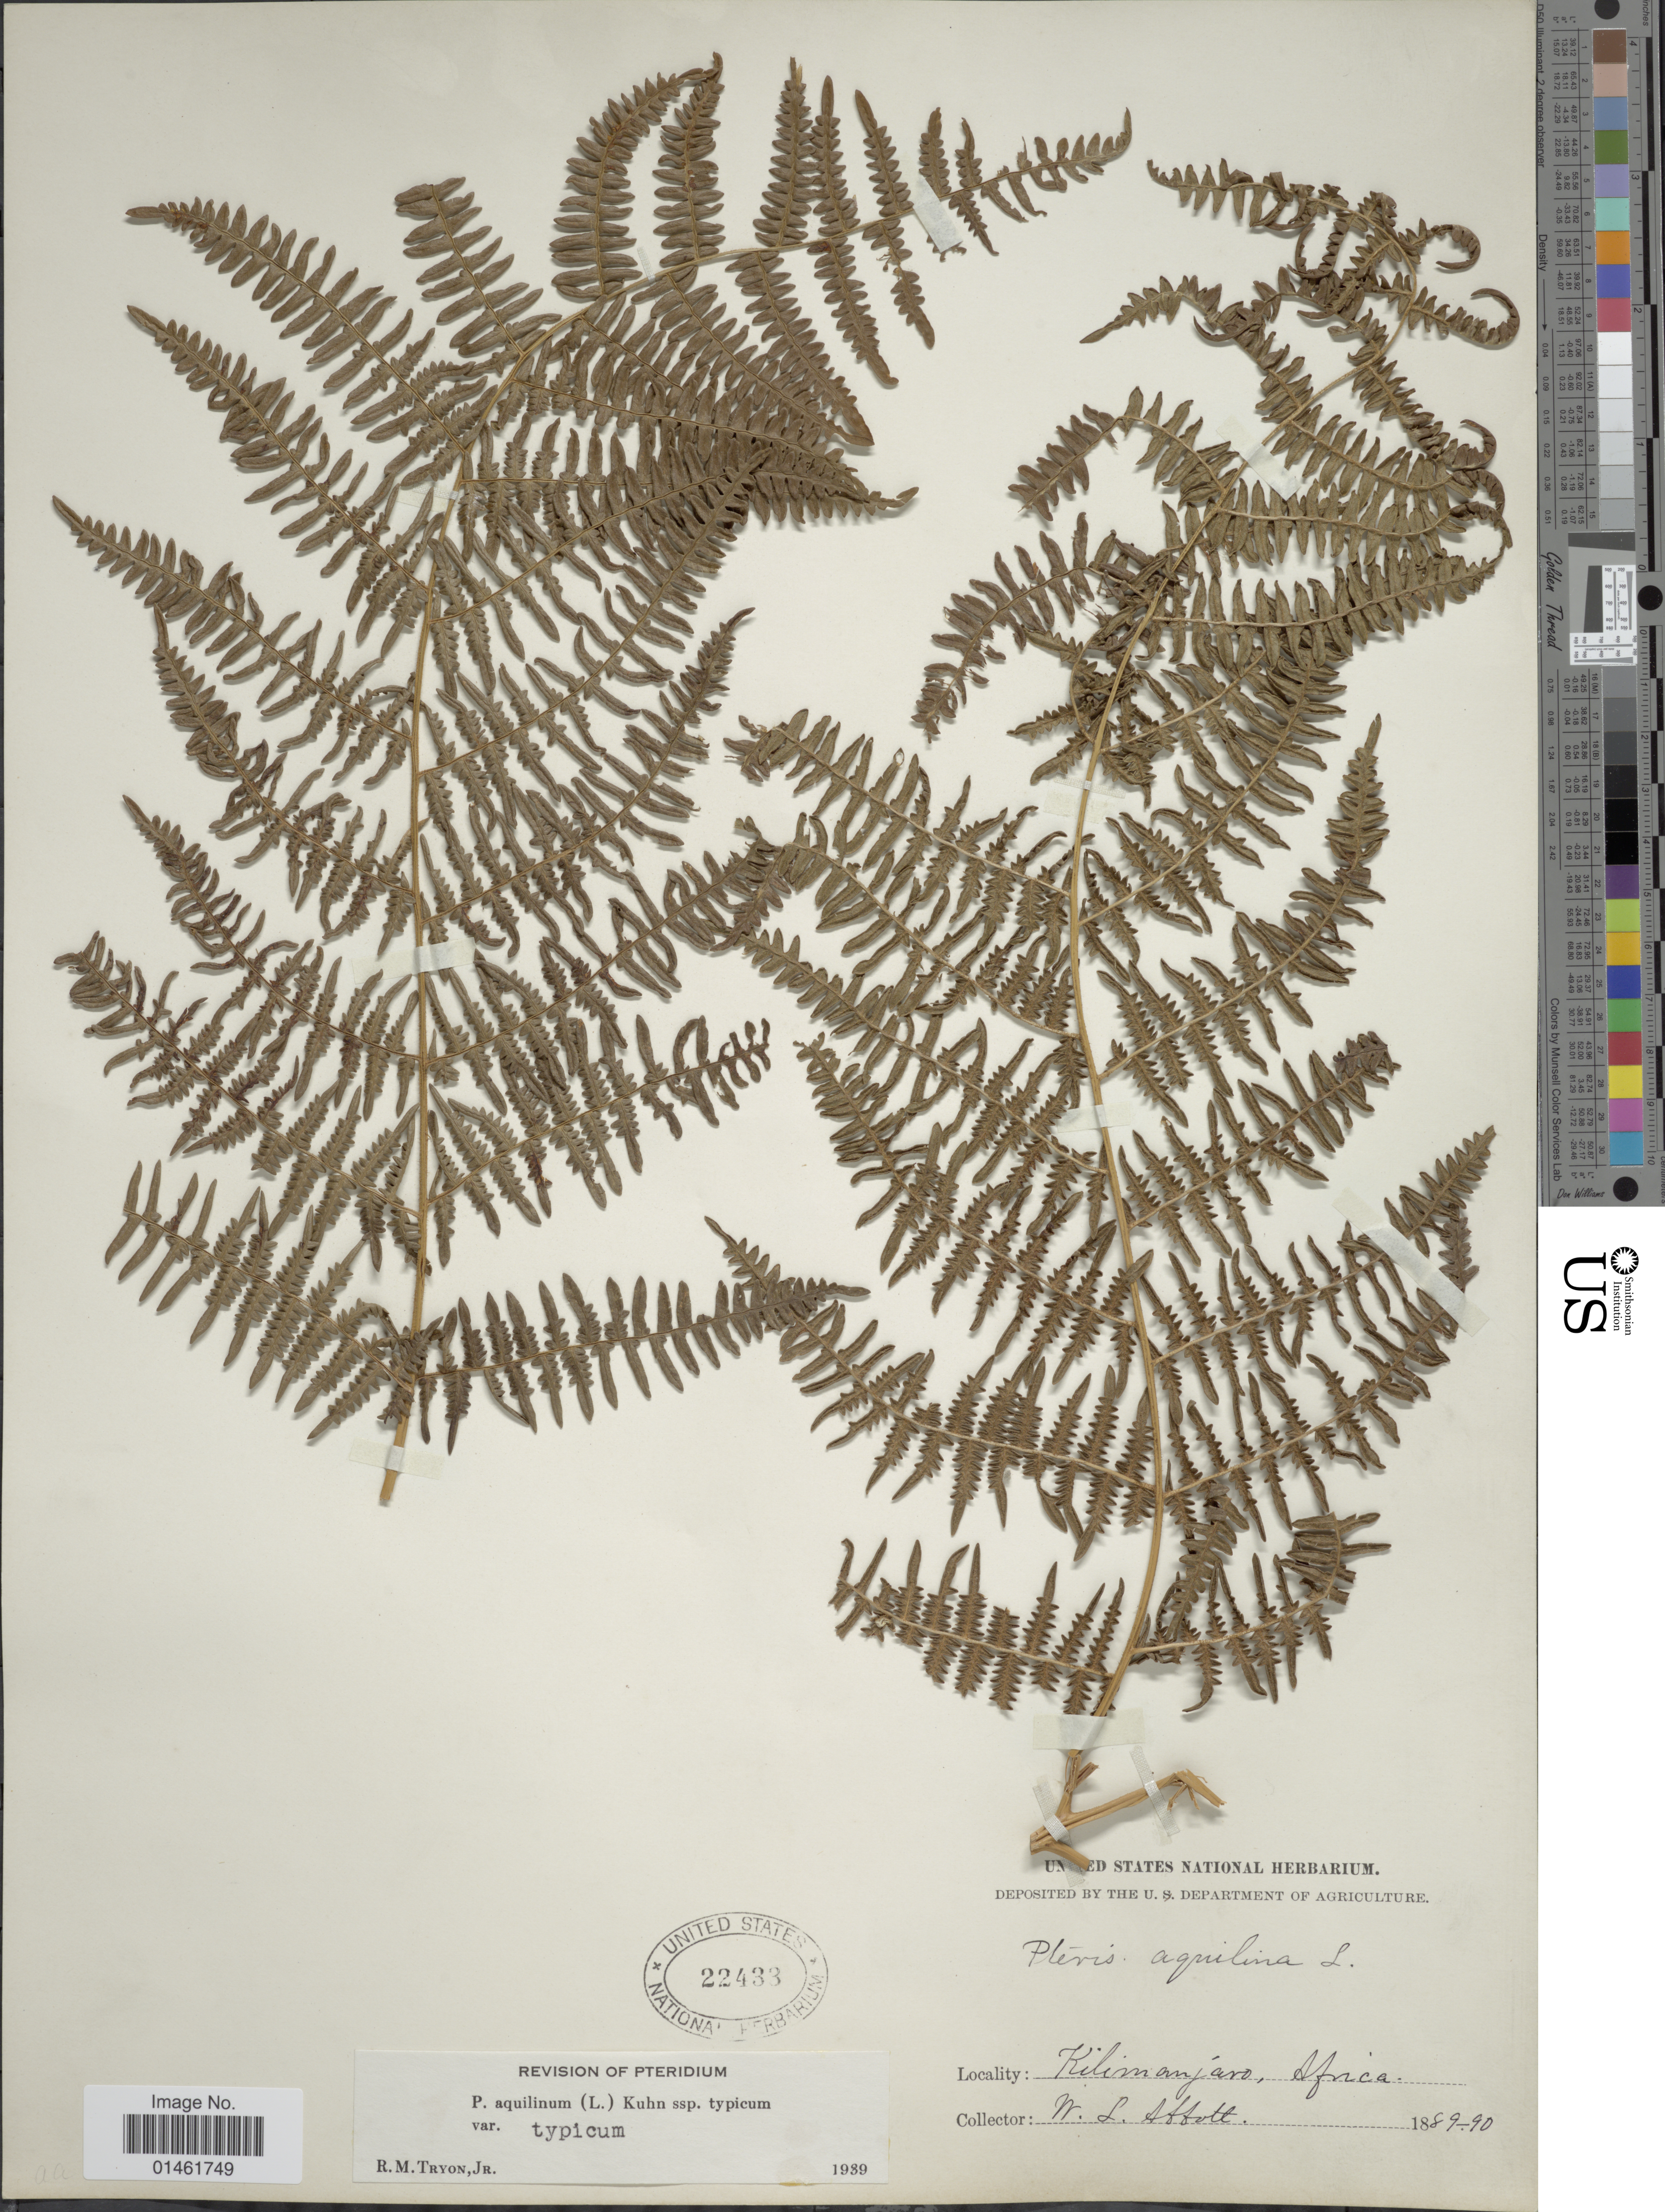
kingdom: Plantae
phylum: Tracheophyta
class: Polypodiopsida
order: Polypodiales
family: Dennstaedtiaceae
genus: Pteridium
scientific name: Pteridium aquilinum var. typicum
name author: R.M. Tryon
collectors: W. L. Abbott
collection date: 1889/1890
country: Tanzania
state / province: Kilimanjaro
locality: Kilimanjaro, Africa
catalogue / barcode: US 22433